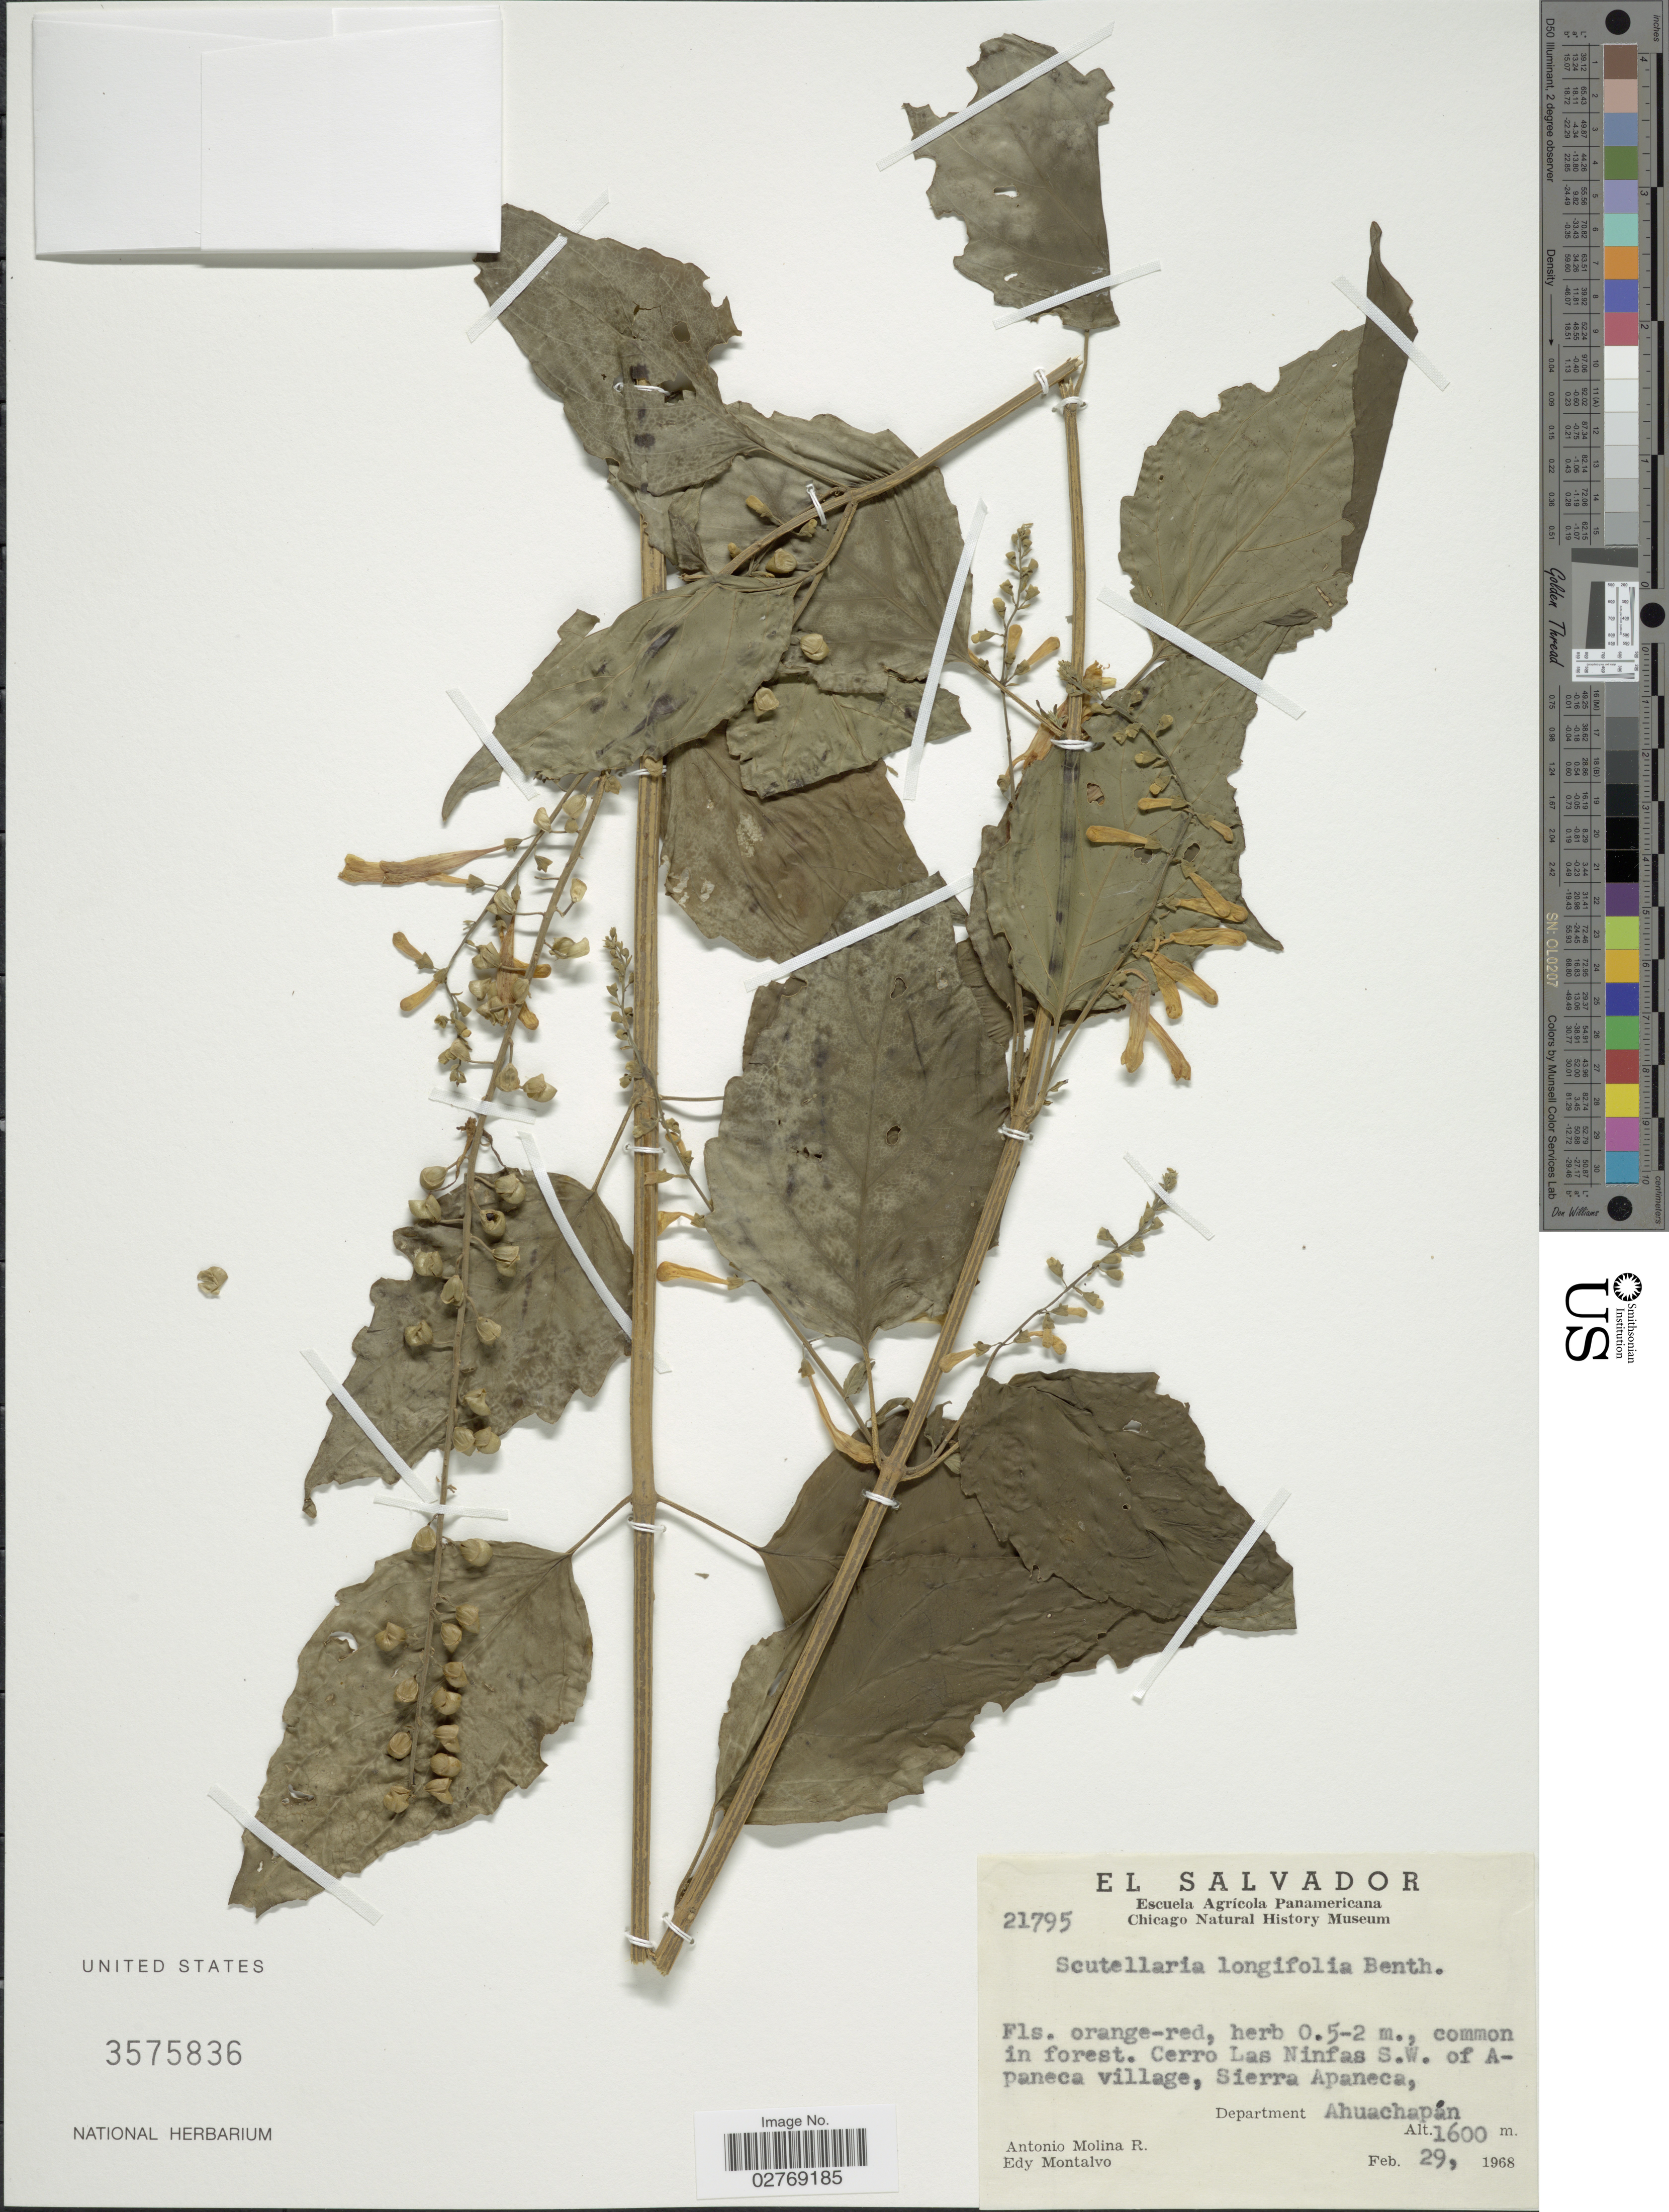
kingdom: Plantae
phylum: Tracheophyta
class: Magnoliopsida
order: Lamiales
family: Lamiaceae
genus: Scutellaria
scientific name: Scutellaria longifolia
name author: Donn. Sm.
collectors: A. Molina R. & E. A. Montalvo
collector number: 21795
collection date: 1968-02-29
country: El Salvador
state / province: Ahuachapan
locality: Cerro Las Ninfas S.W. of Apaneca village, Sierra Apaneca, Department Ahuachapán.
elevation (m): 1600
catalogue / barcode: US 3575836